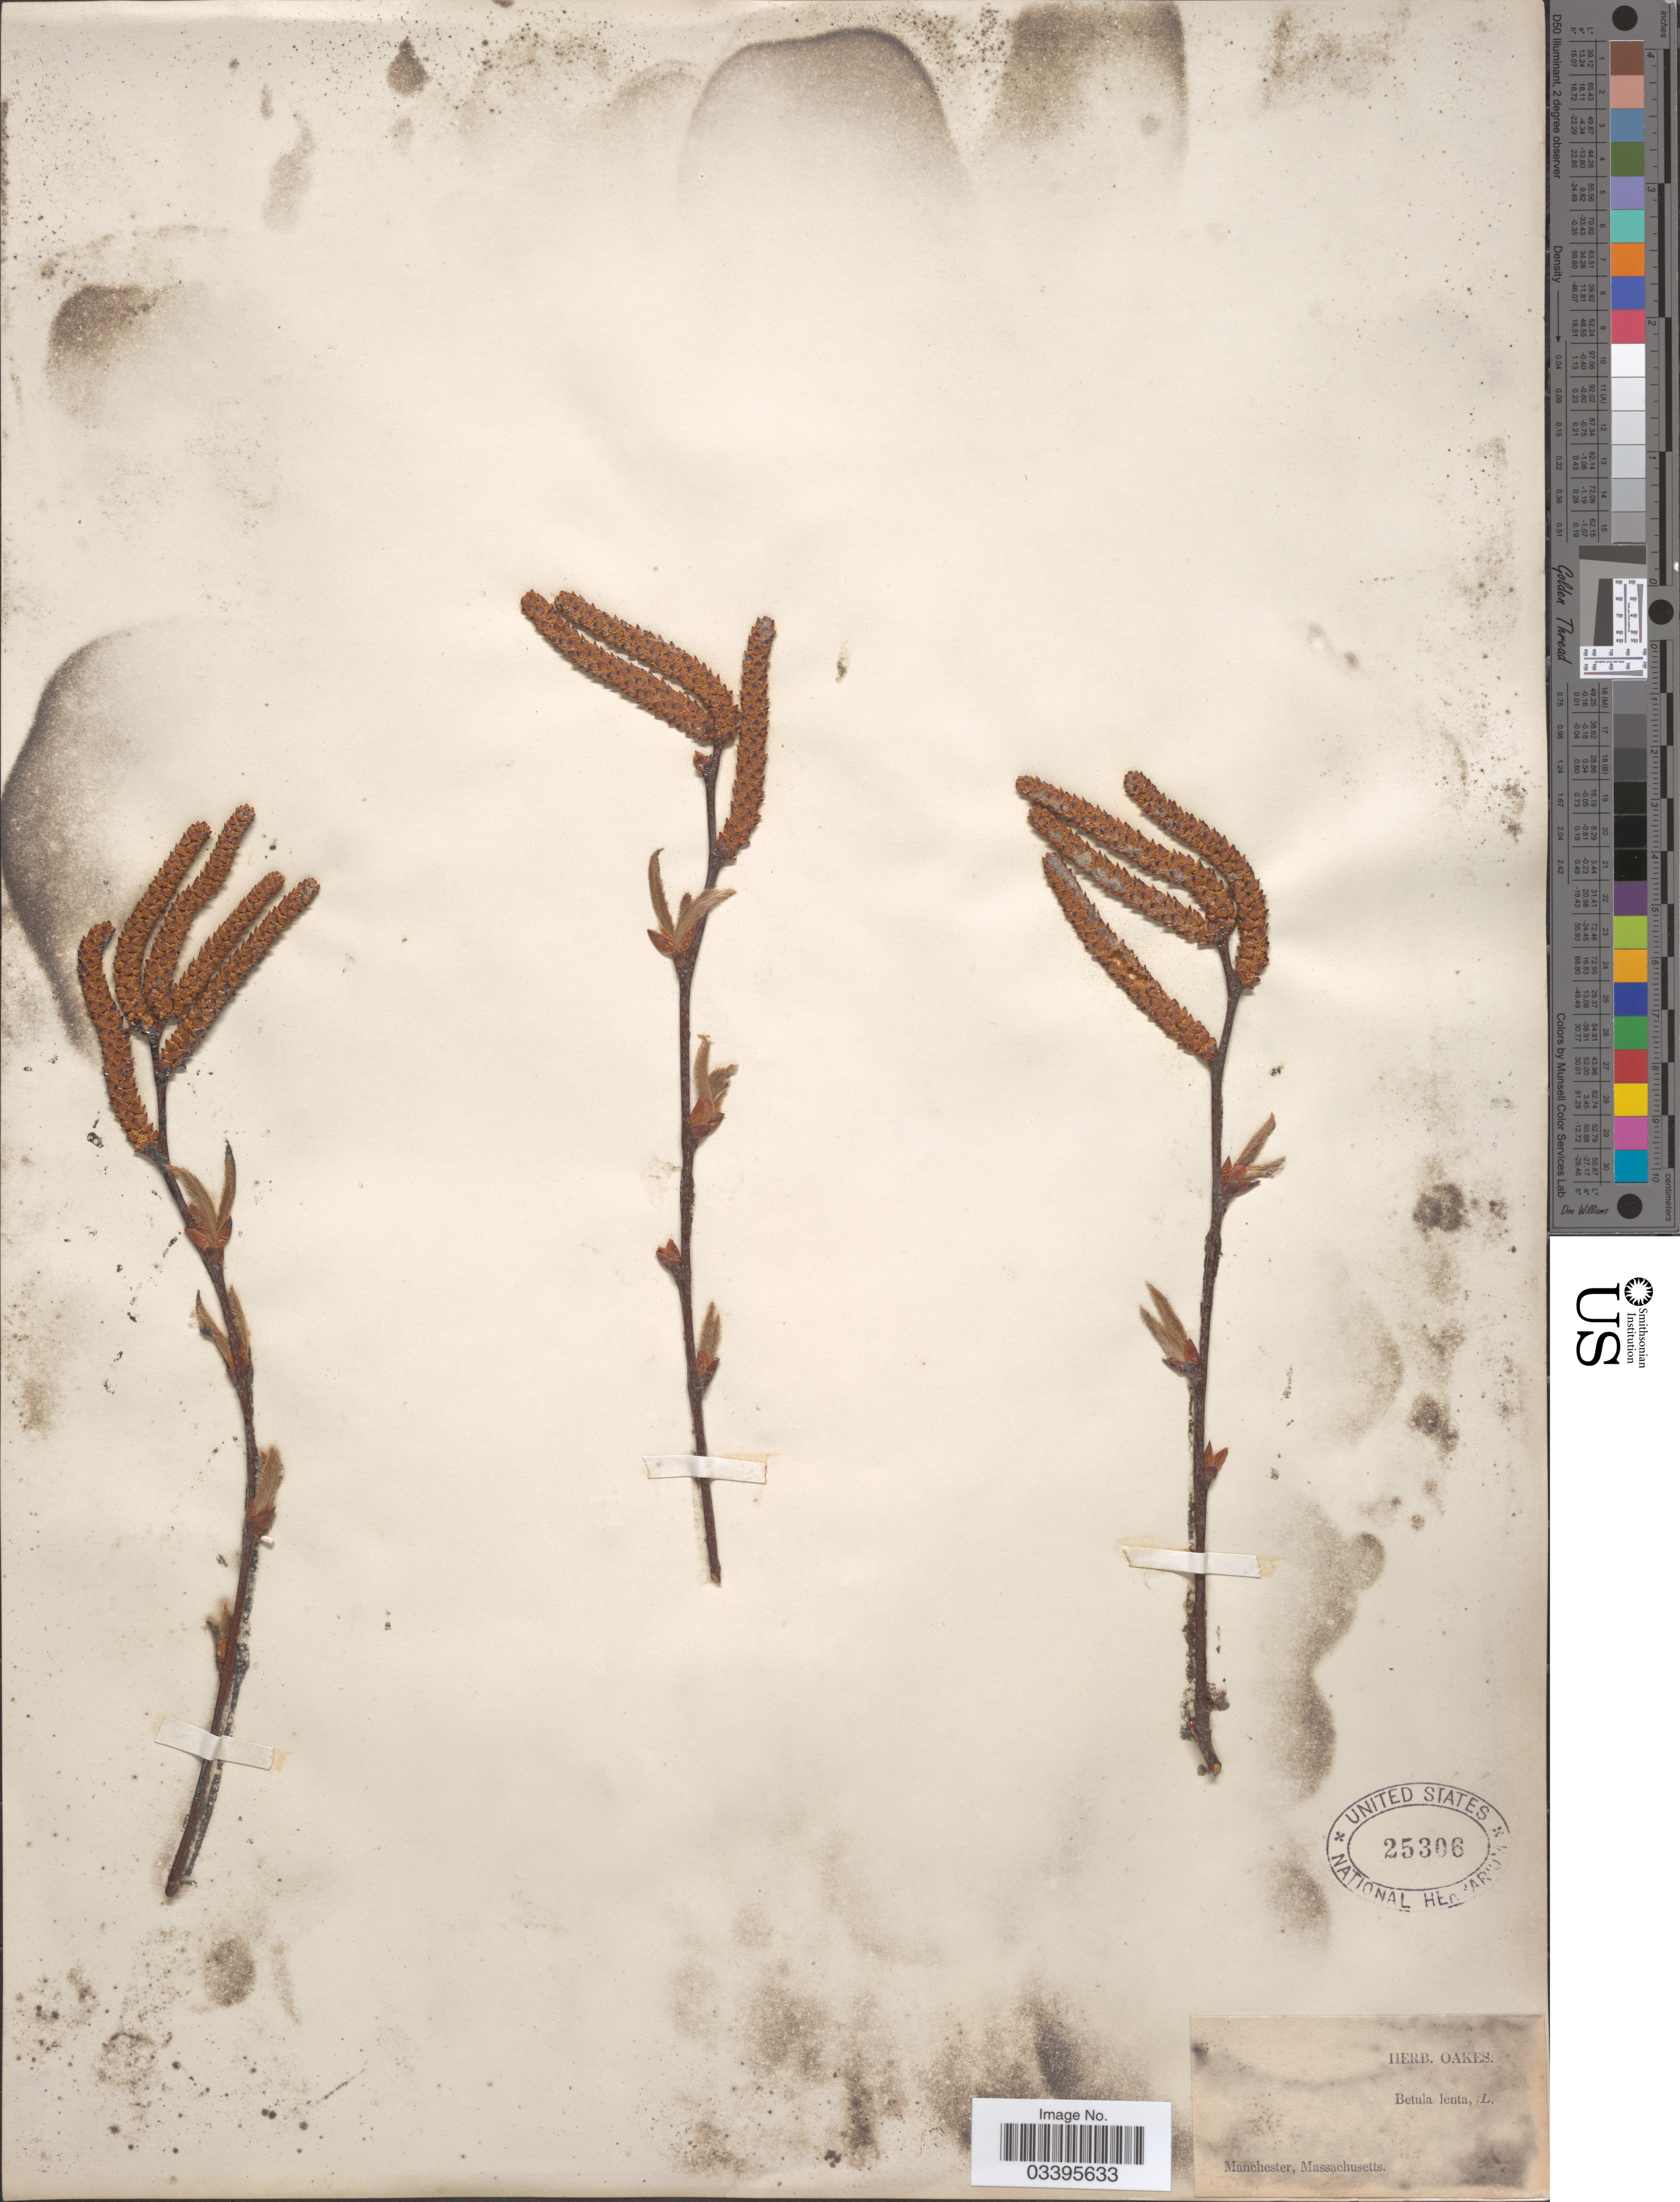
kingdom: Plantae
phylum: Tracheophyta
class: Magnoliopsida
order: Fagales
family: Betulaceae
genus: Betula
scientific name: Betula lenta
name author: L.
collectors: ex herb. Oakes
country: United States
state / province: Massachusetts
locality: Manchester.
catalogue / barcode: US 25306